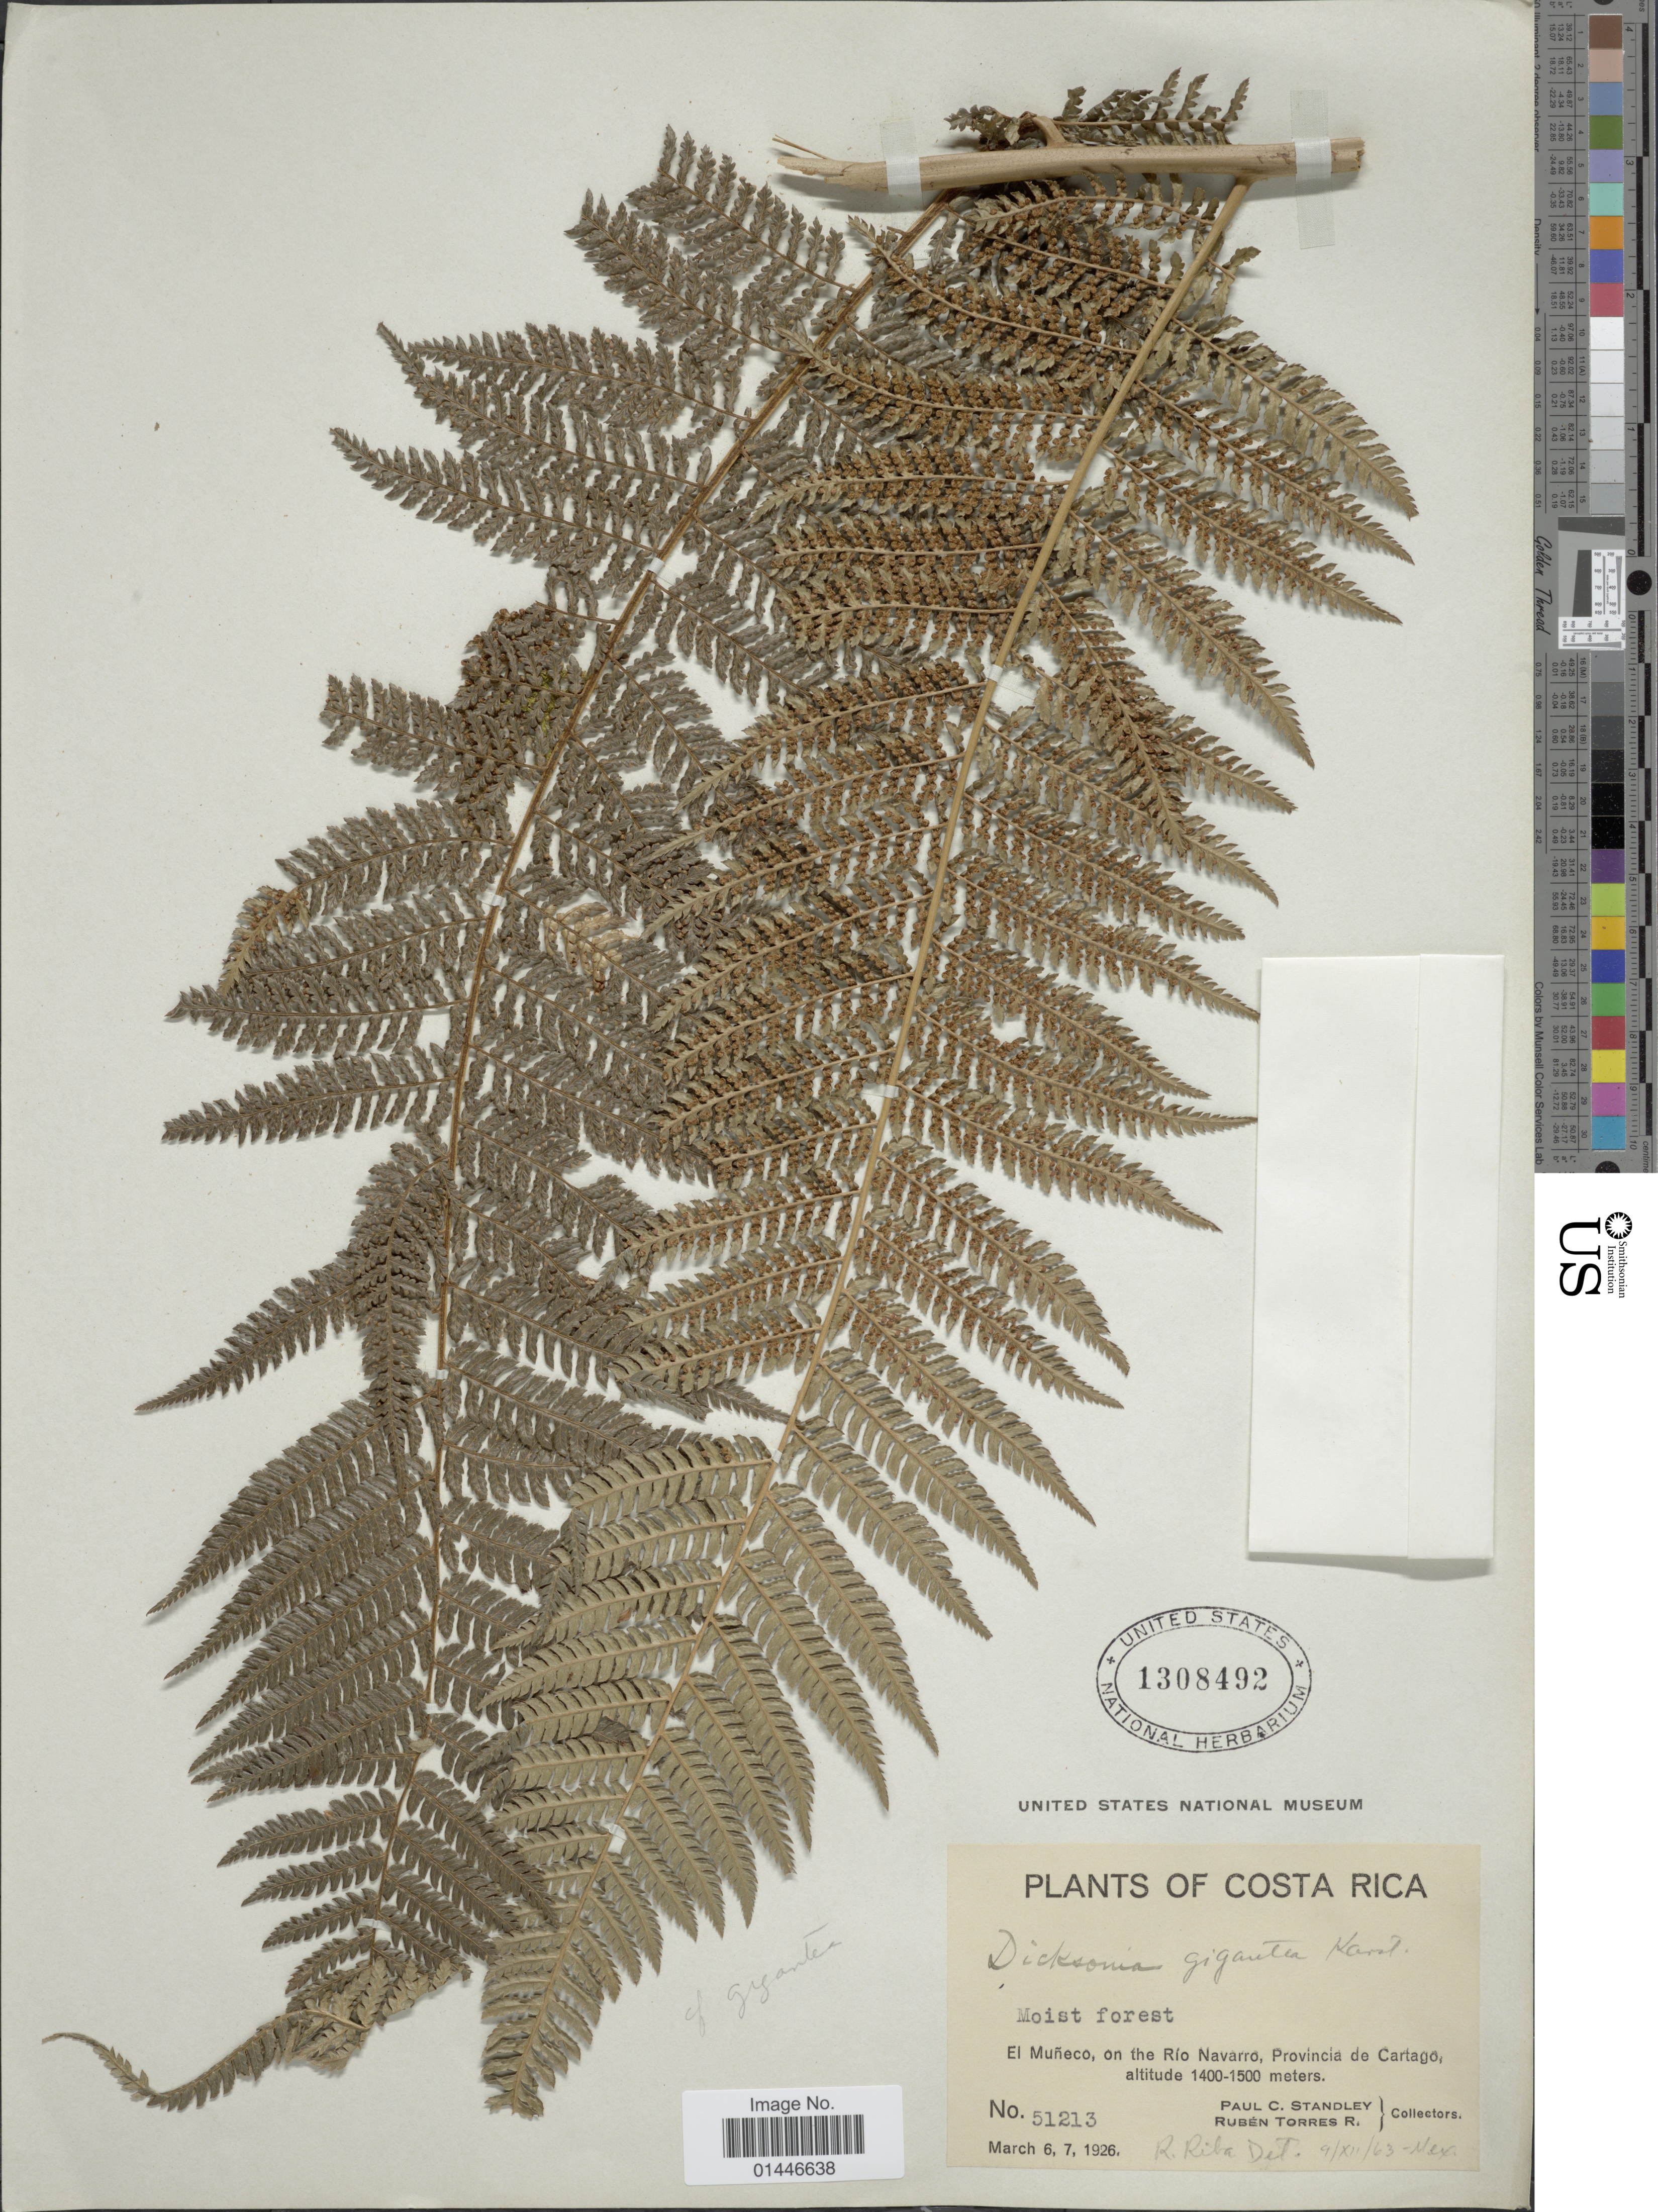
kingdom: Plantae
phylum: Tracheophyta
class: Polypodiopsida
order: Cyatheales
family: Dicksoniaceae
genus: Dicksonia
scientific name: Dicksonia gigantea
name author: H. Karst.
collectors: P. C. Standley & R. Torres Rojas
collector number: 51213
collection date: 1926-03-06/1926-03-07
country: Costa Rica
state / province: Cartago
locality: El Muneco, on the Rio Navarro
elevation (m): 1400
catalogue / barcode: US 1308492